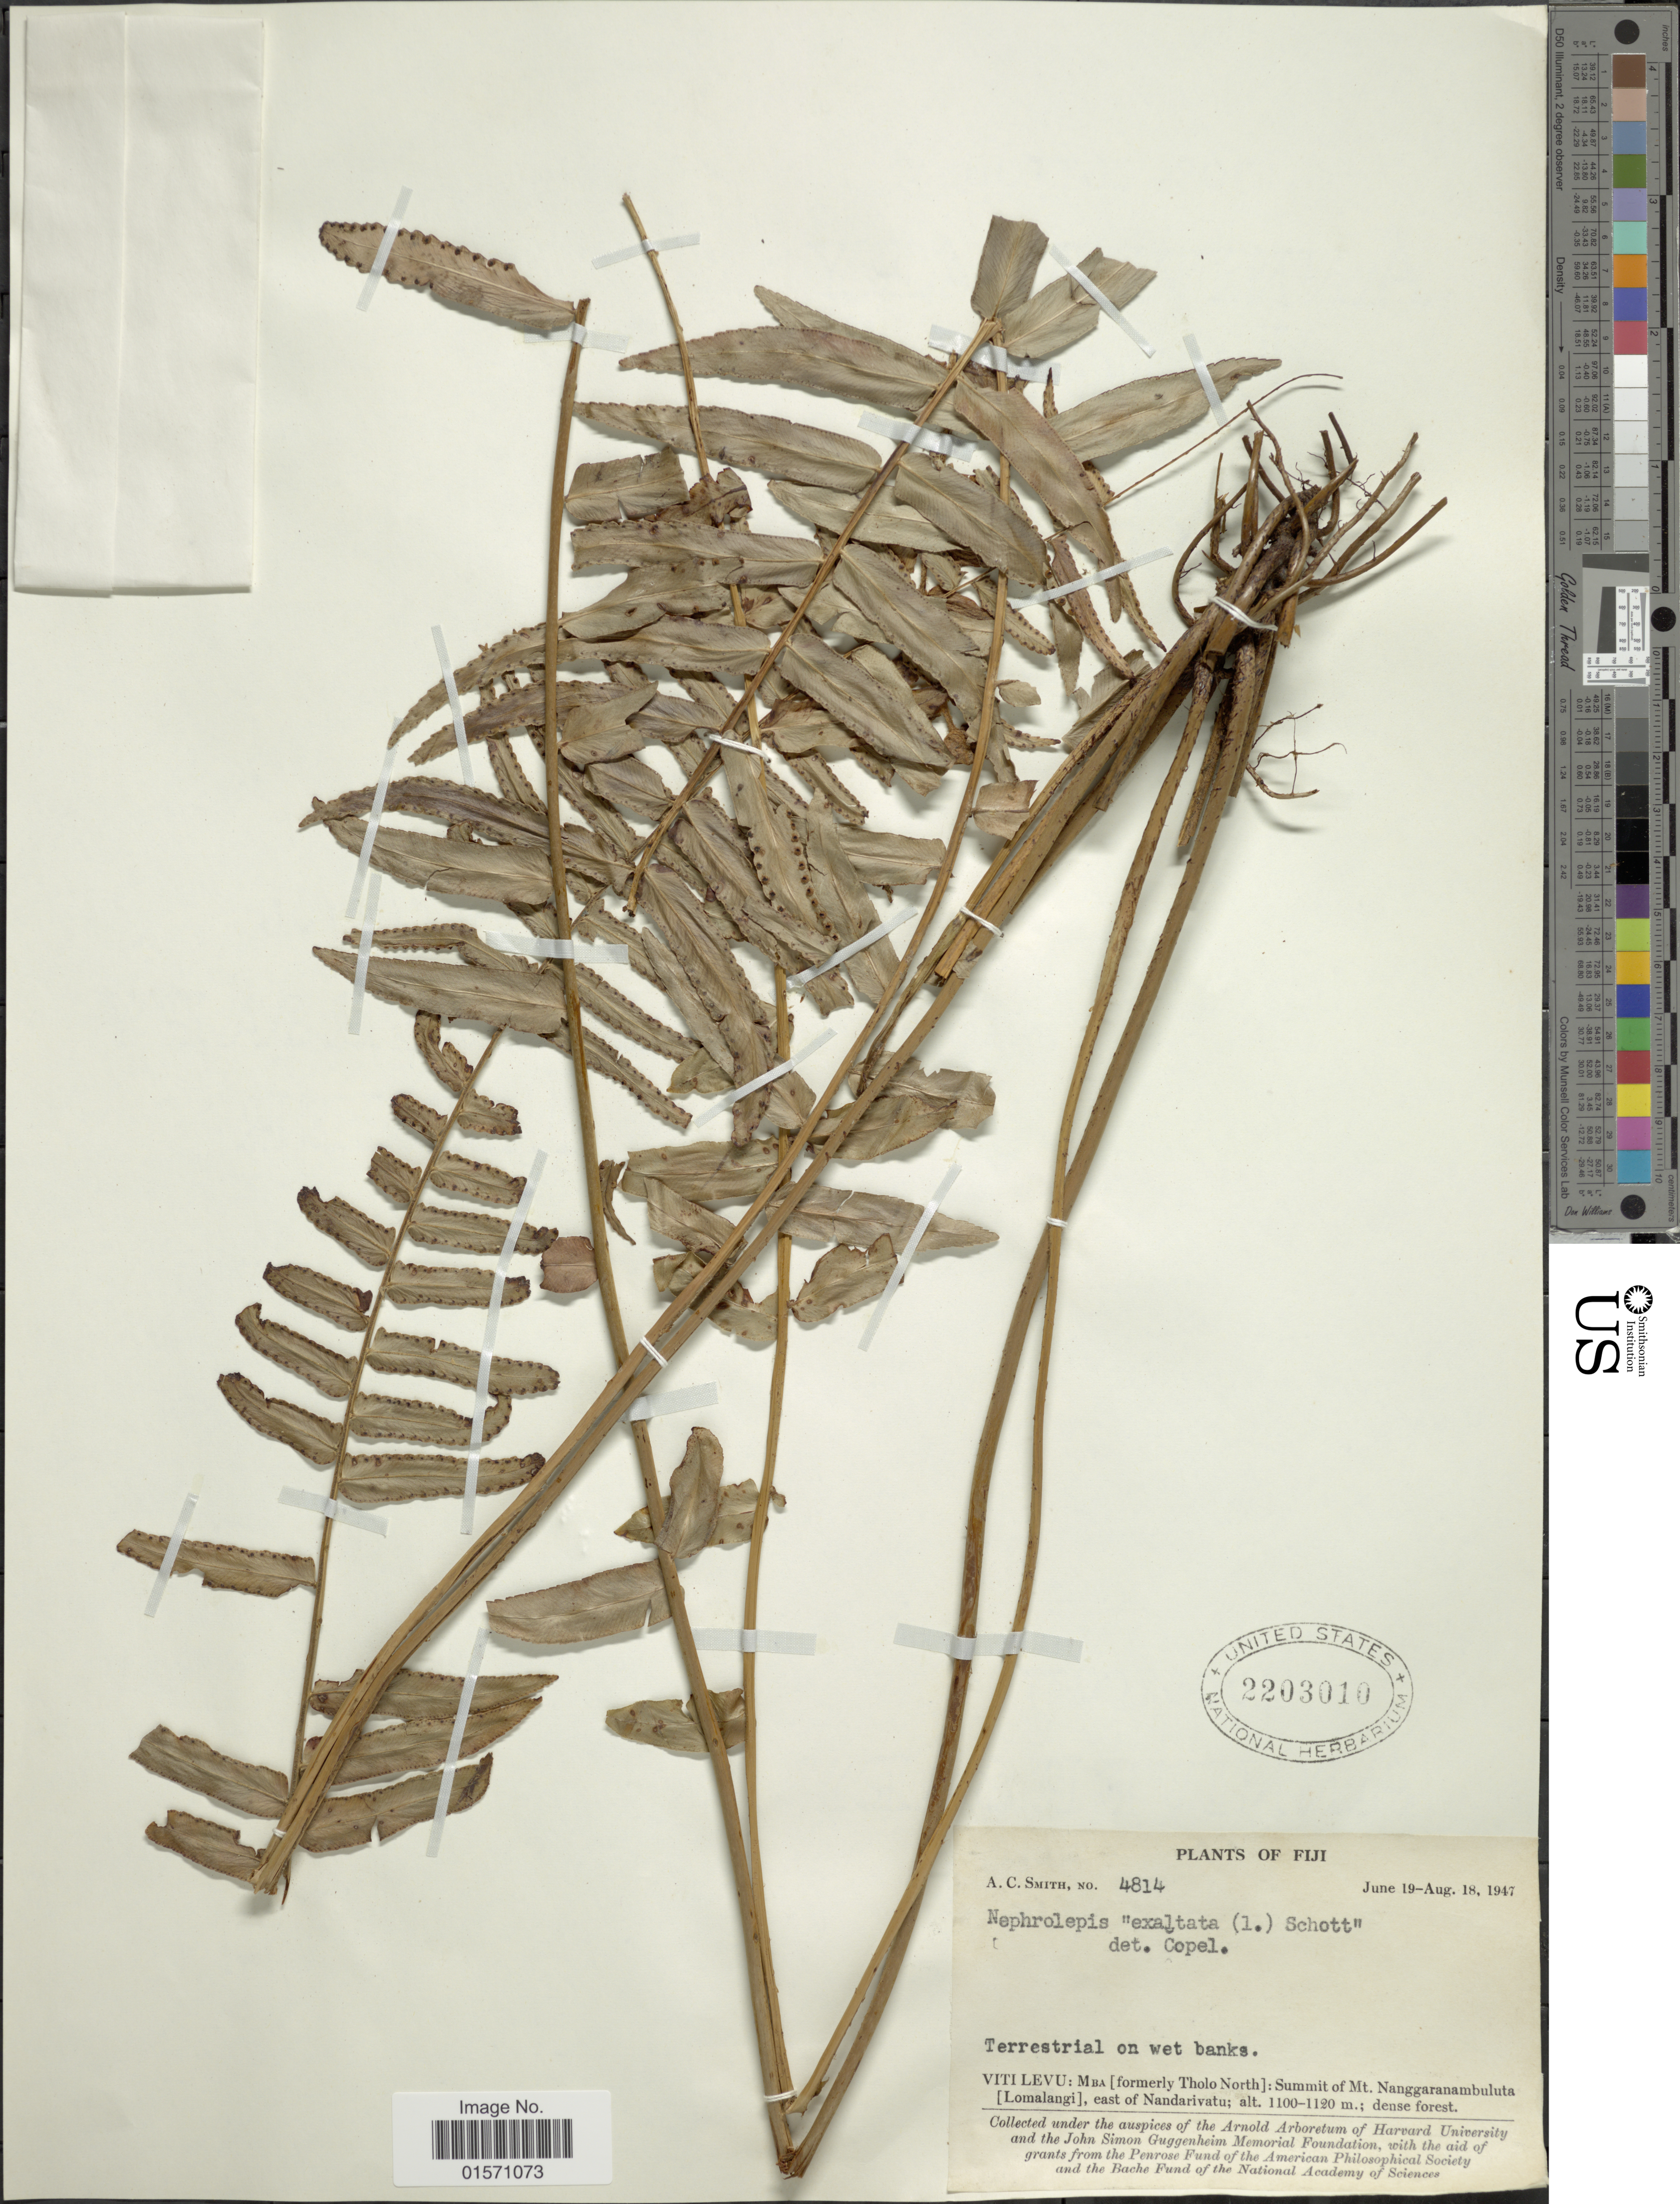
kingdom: Plantae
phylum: Tracheophyta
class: Polypodiopsida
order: Polypodiales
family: Nephrolepidaceae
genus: Nephrolepis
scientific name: Nephrolepis saligna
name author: Cav.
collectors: A. C. Smith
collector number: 4814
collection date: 1947-06-19/1947-08-18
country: Fiji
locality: Viti Levu: Mba [formerly Tholo North]: Summit of Mt. Nanggaranambuluta [Lomalangi], east of Nandarivatu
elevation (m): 1100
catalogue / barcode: US 2203010